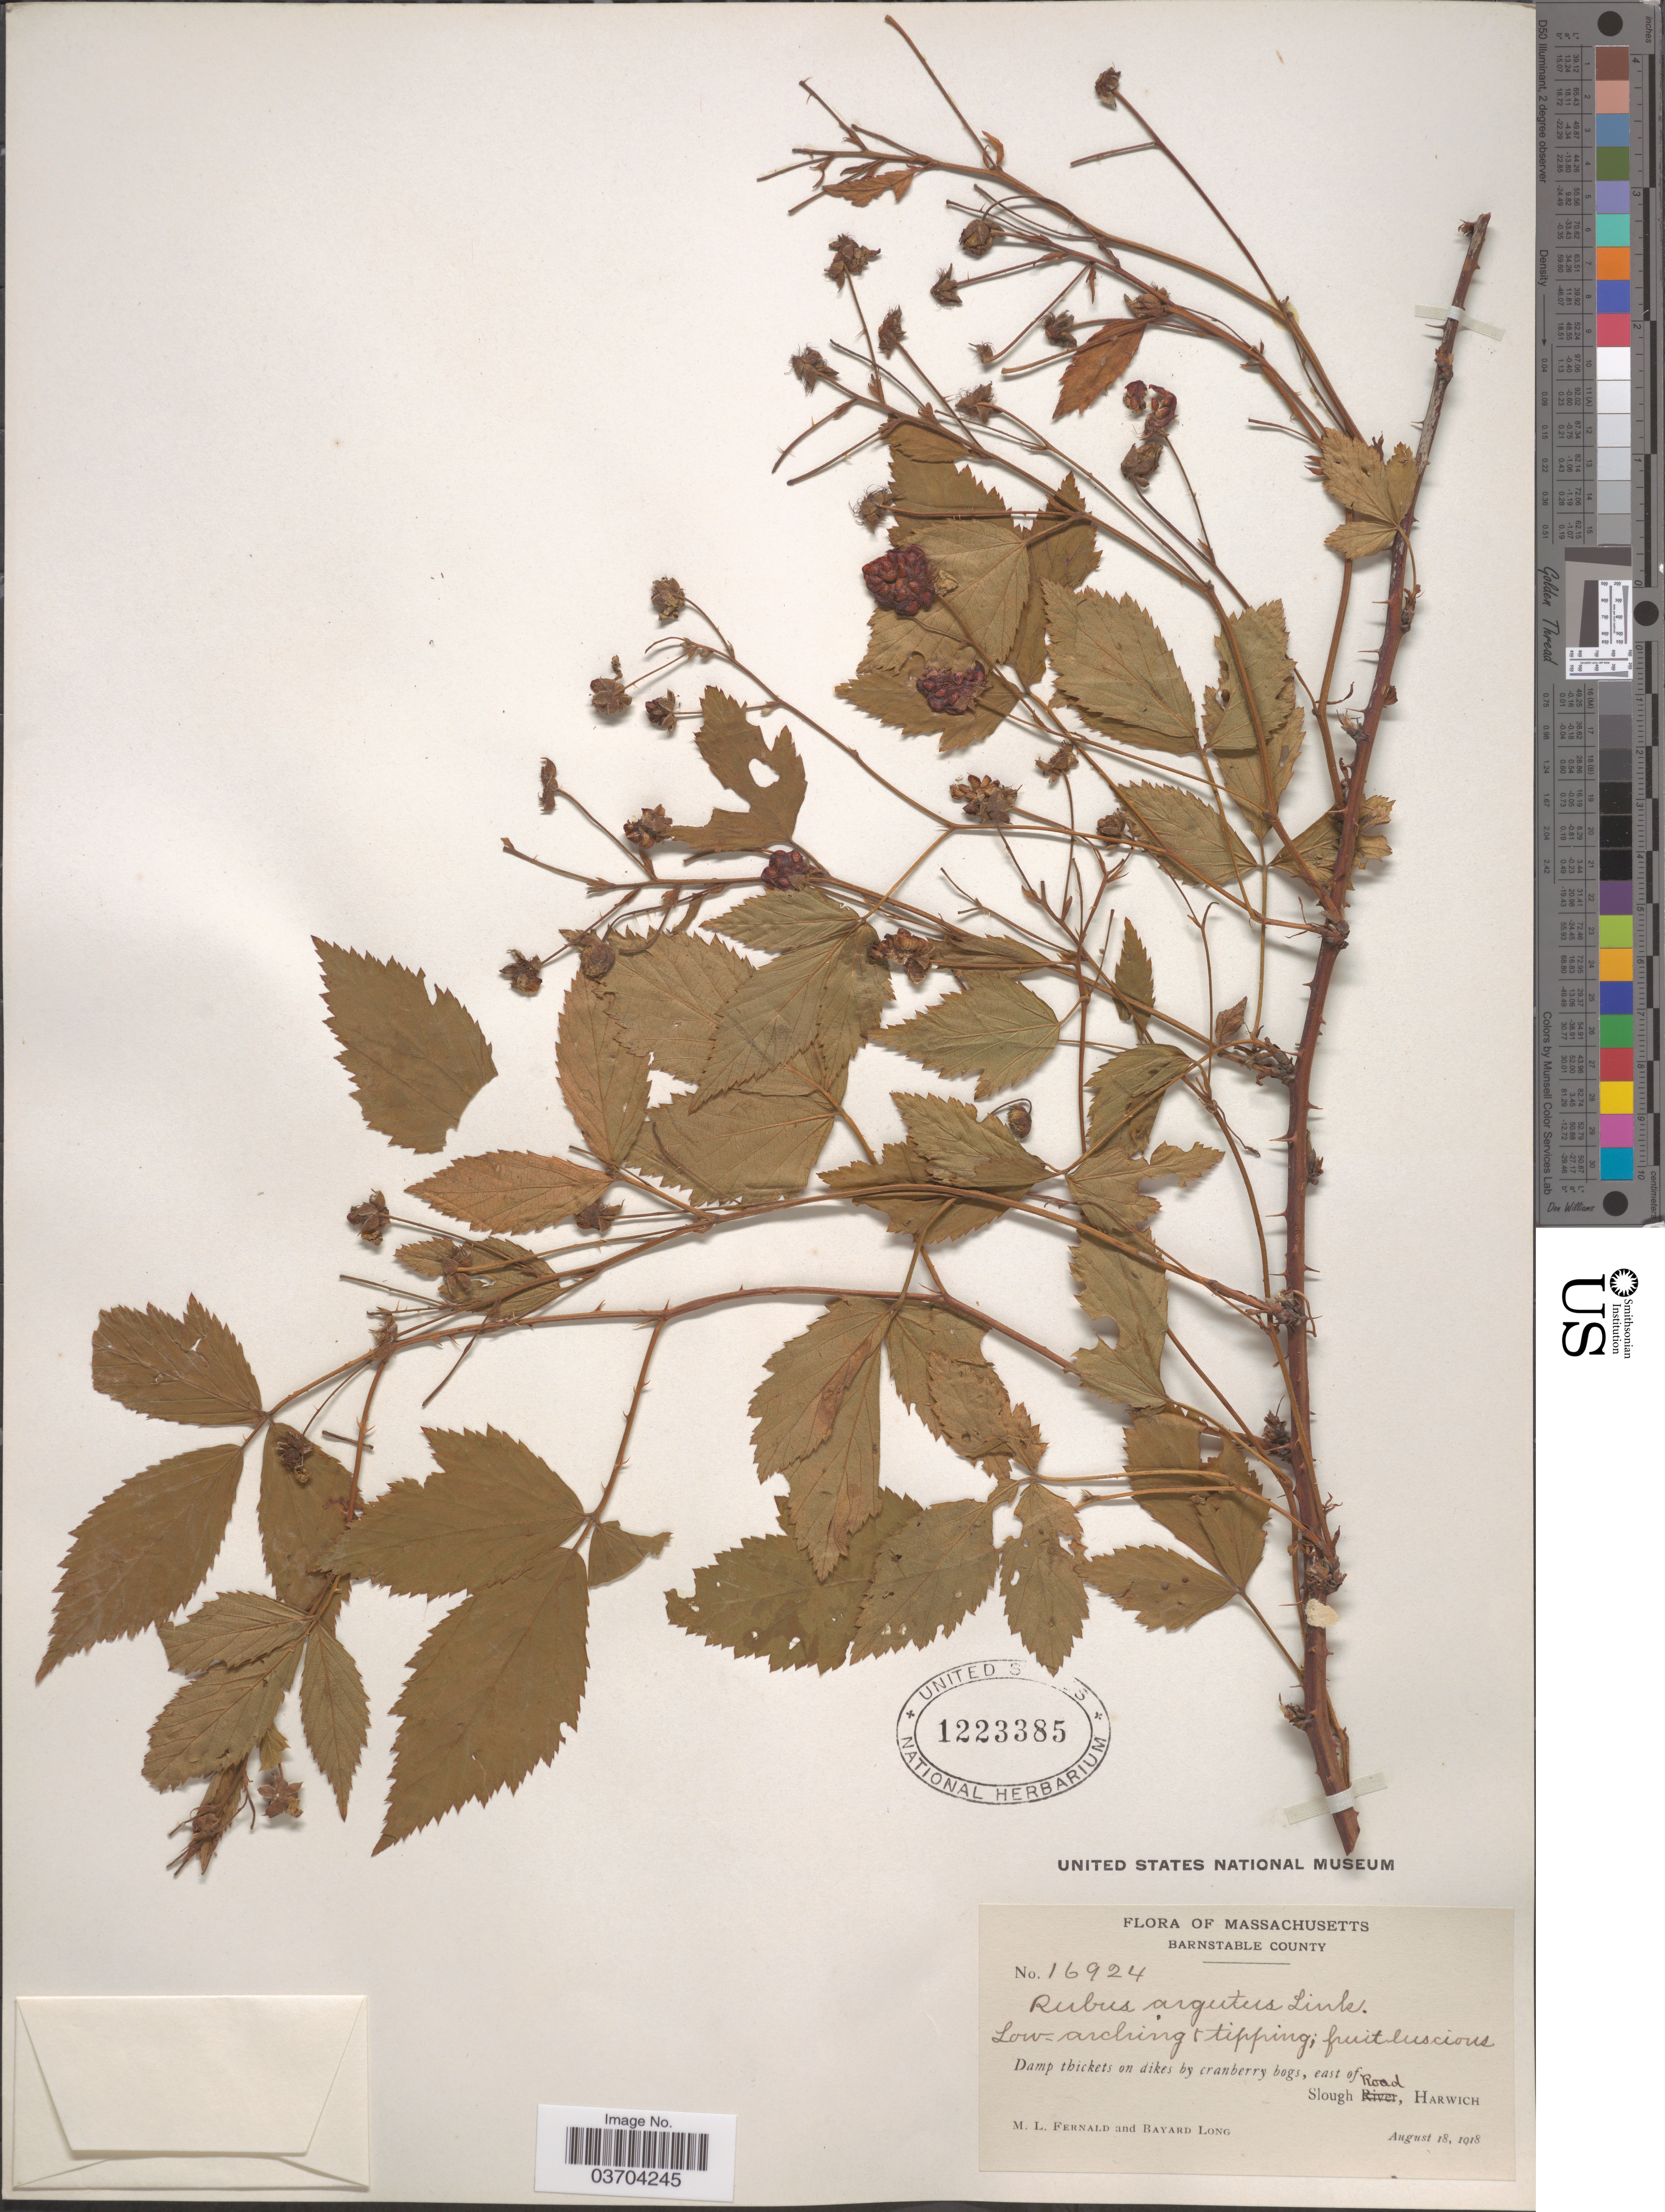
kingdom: Plantae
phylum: Tracheophyta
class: Magnoliopsida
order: Rosales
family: Rosaceae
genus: Rubus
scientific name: Rubus argutus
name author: Link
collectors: M. L. Fernald & B. Long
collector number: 16924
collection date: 1918-08-18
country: United States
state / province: Massachusetts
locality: Barnstable County. Damp thickets on dikes by cranberry bogs, east of Slough Road, Harwich.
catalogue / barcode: US 1223385